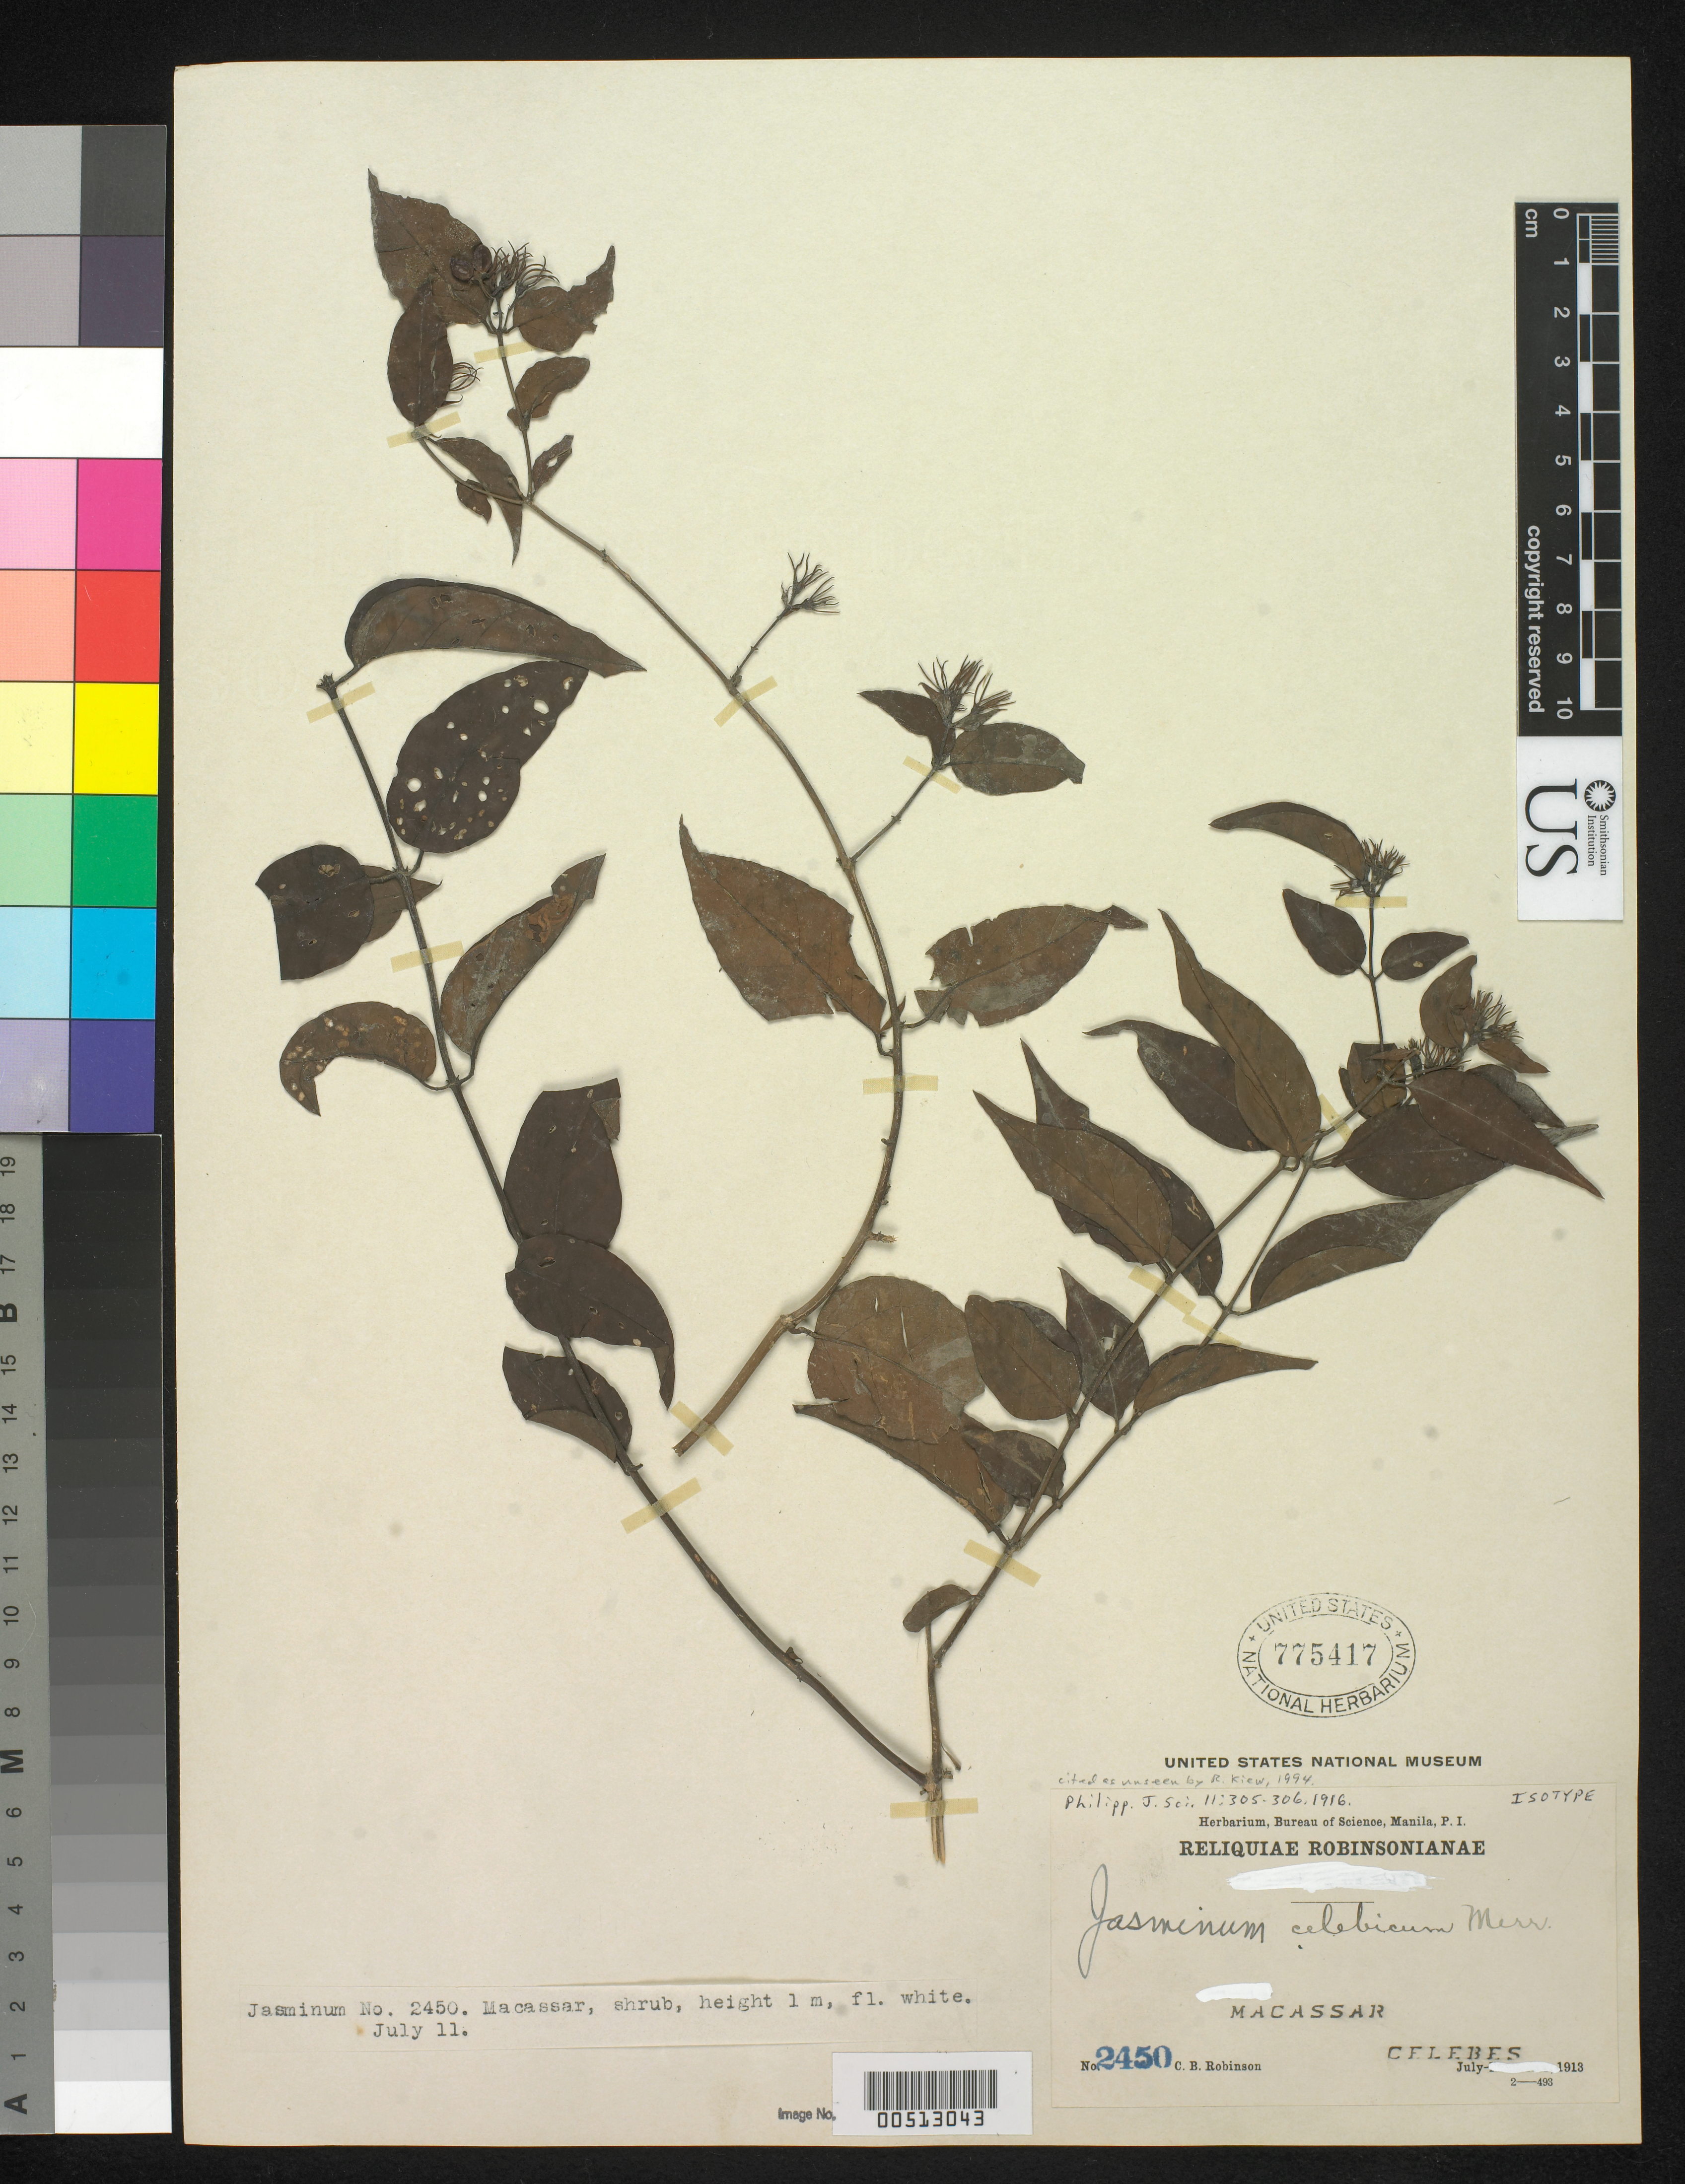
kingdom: Plantae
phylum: Tracheophyta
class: Magnoliopsida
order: Lamiales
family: Oleaceae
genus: Jasminum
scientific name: Jasminum celebicum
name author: Merr.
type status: Isotype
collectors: C. Robinson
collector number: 2450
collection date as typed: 11 Jul 1913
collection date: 1913-07-11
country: Indonesia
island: Sulawesi Island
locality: Macassar.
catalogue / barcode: US 775417